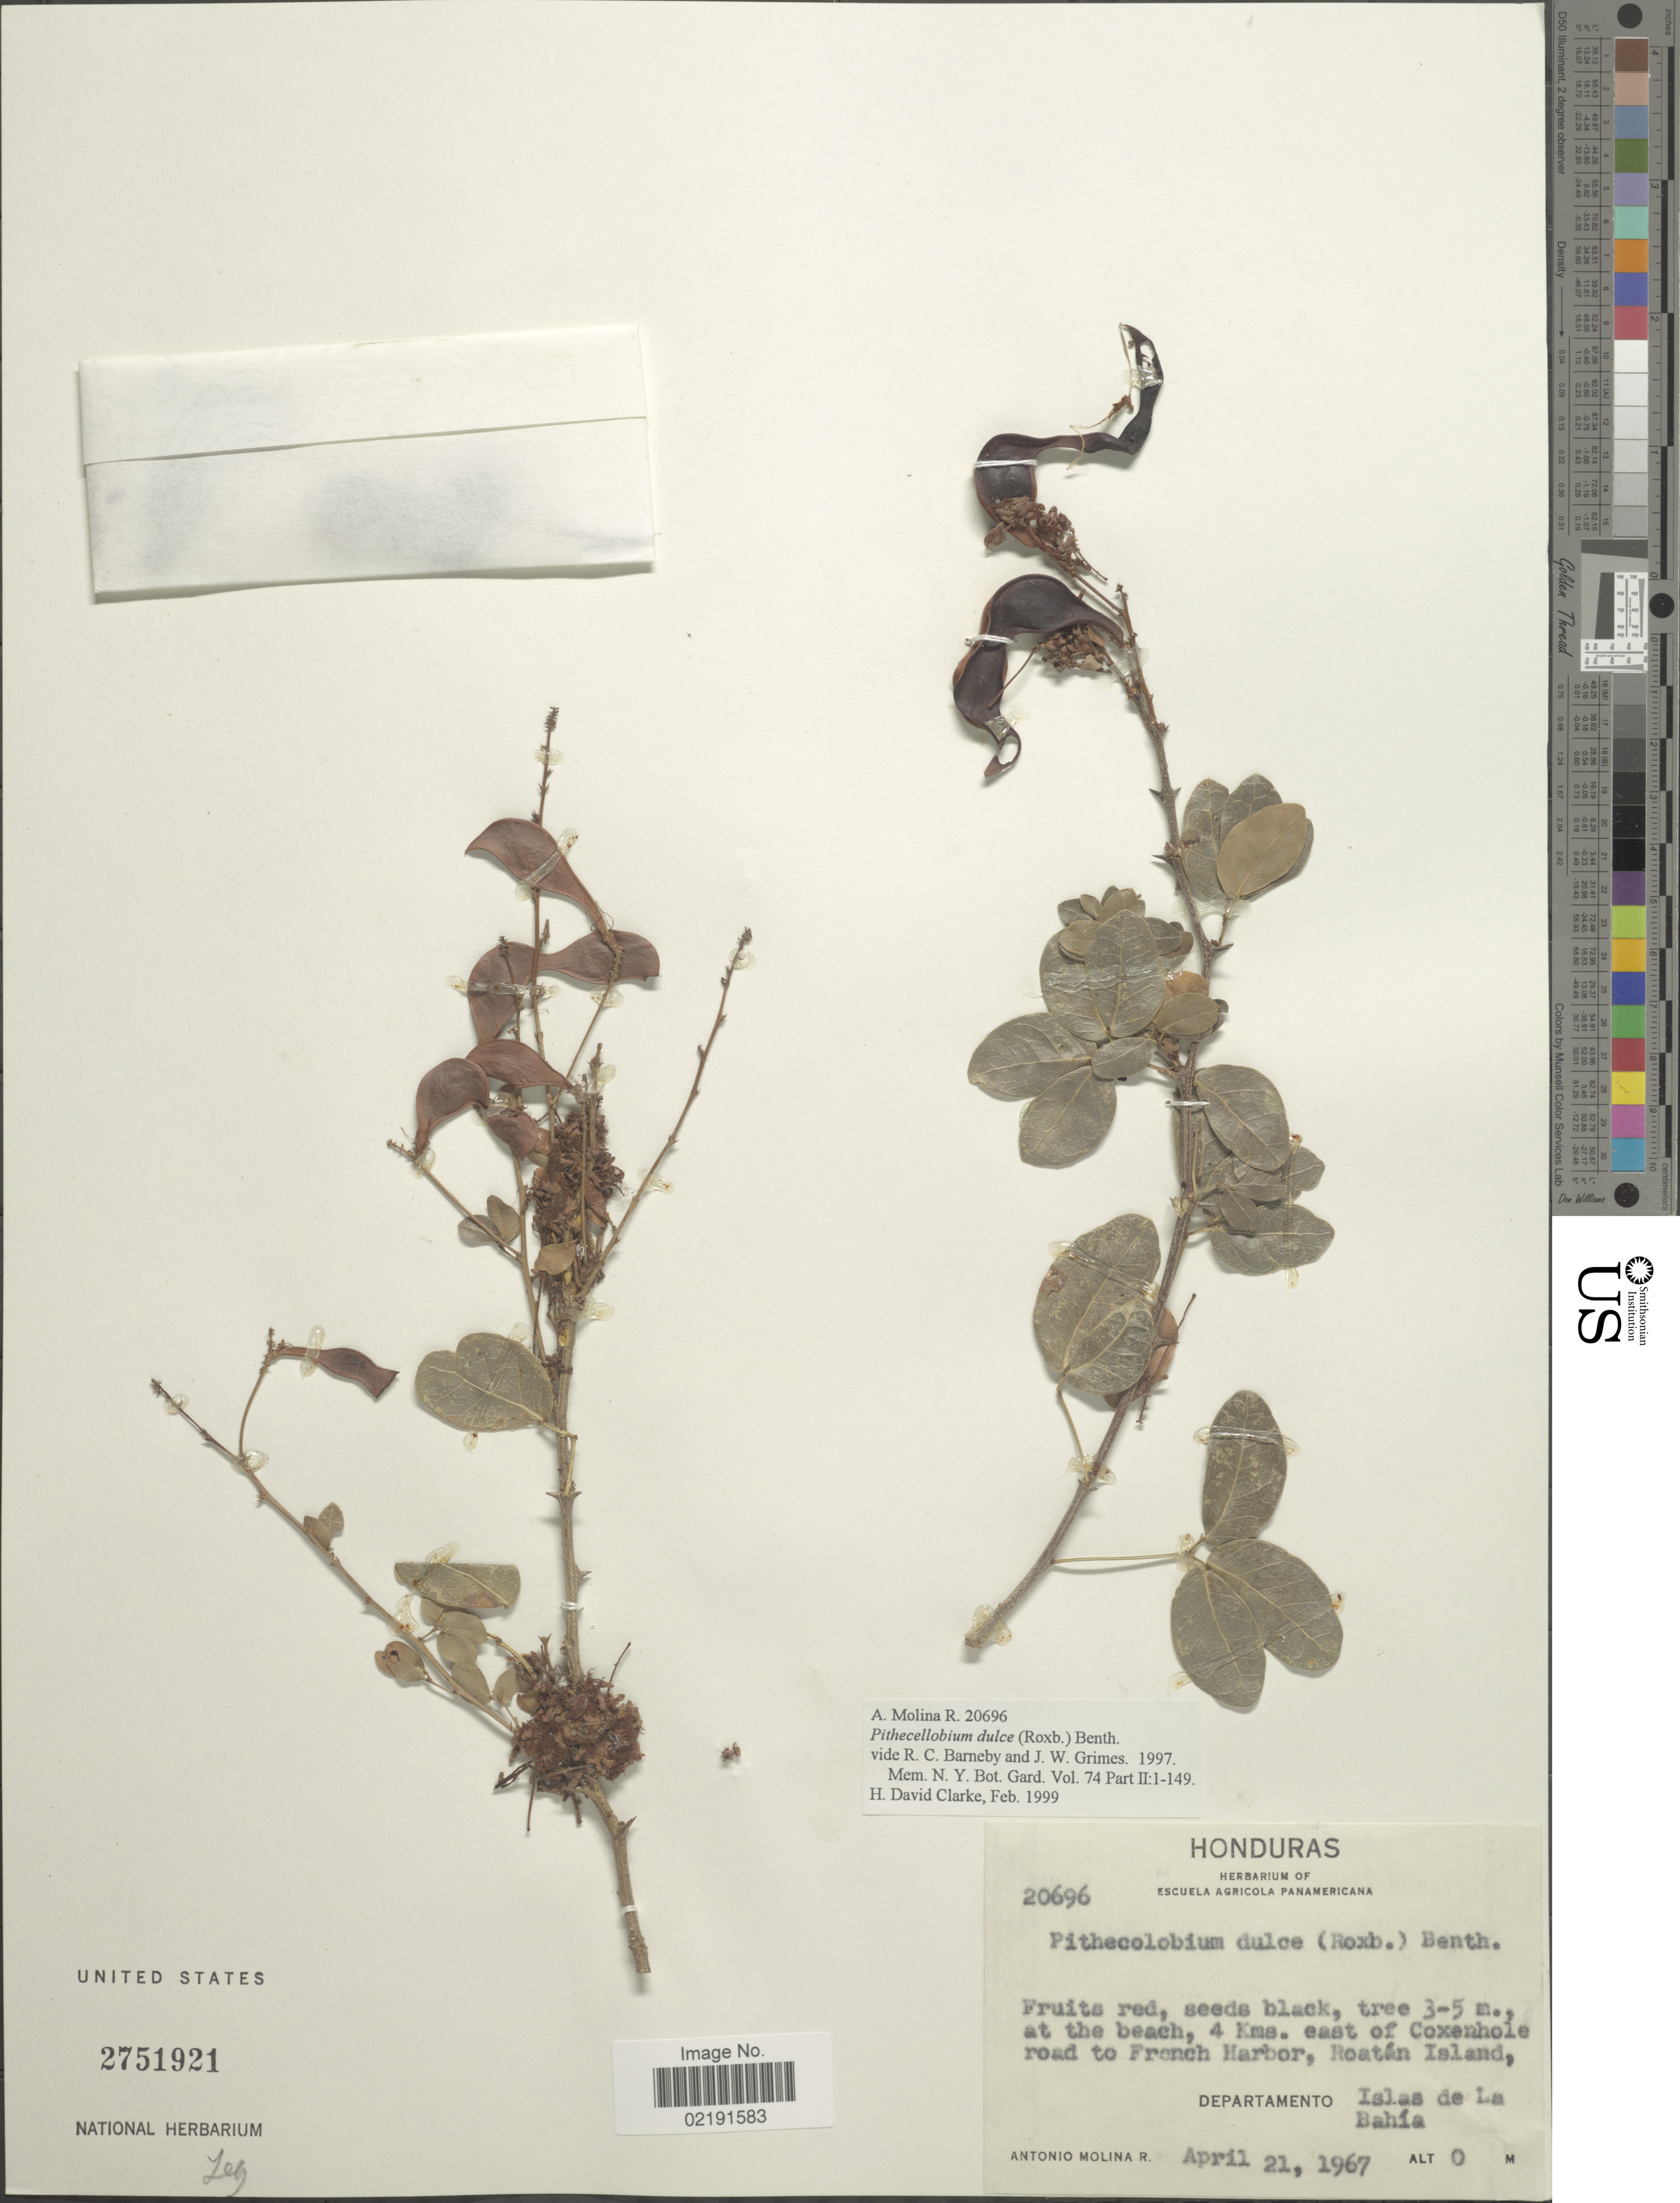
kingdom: Plantae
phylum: Tracheophyta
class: Magnoliopsida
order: Fabales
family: Fabaceae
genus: Pithecellobium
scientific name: Pithecellobium dulce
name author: (Roxb.) Benth.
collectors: A. Molina R.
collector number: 20696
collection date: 1967-04-21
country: Honduras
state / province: Islas de la Bahía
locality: At the beach, 4 Kms. east of Coxenhole road to French Harbor, Roatán Island, Departamento Islas de La Bahía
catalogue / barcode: US 2751921